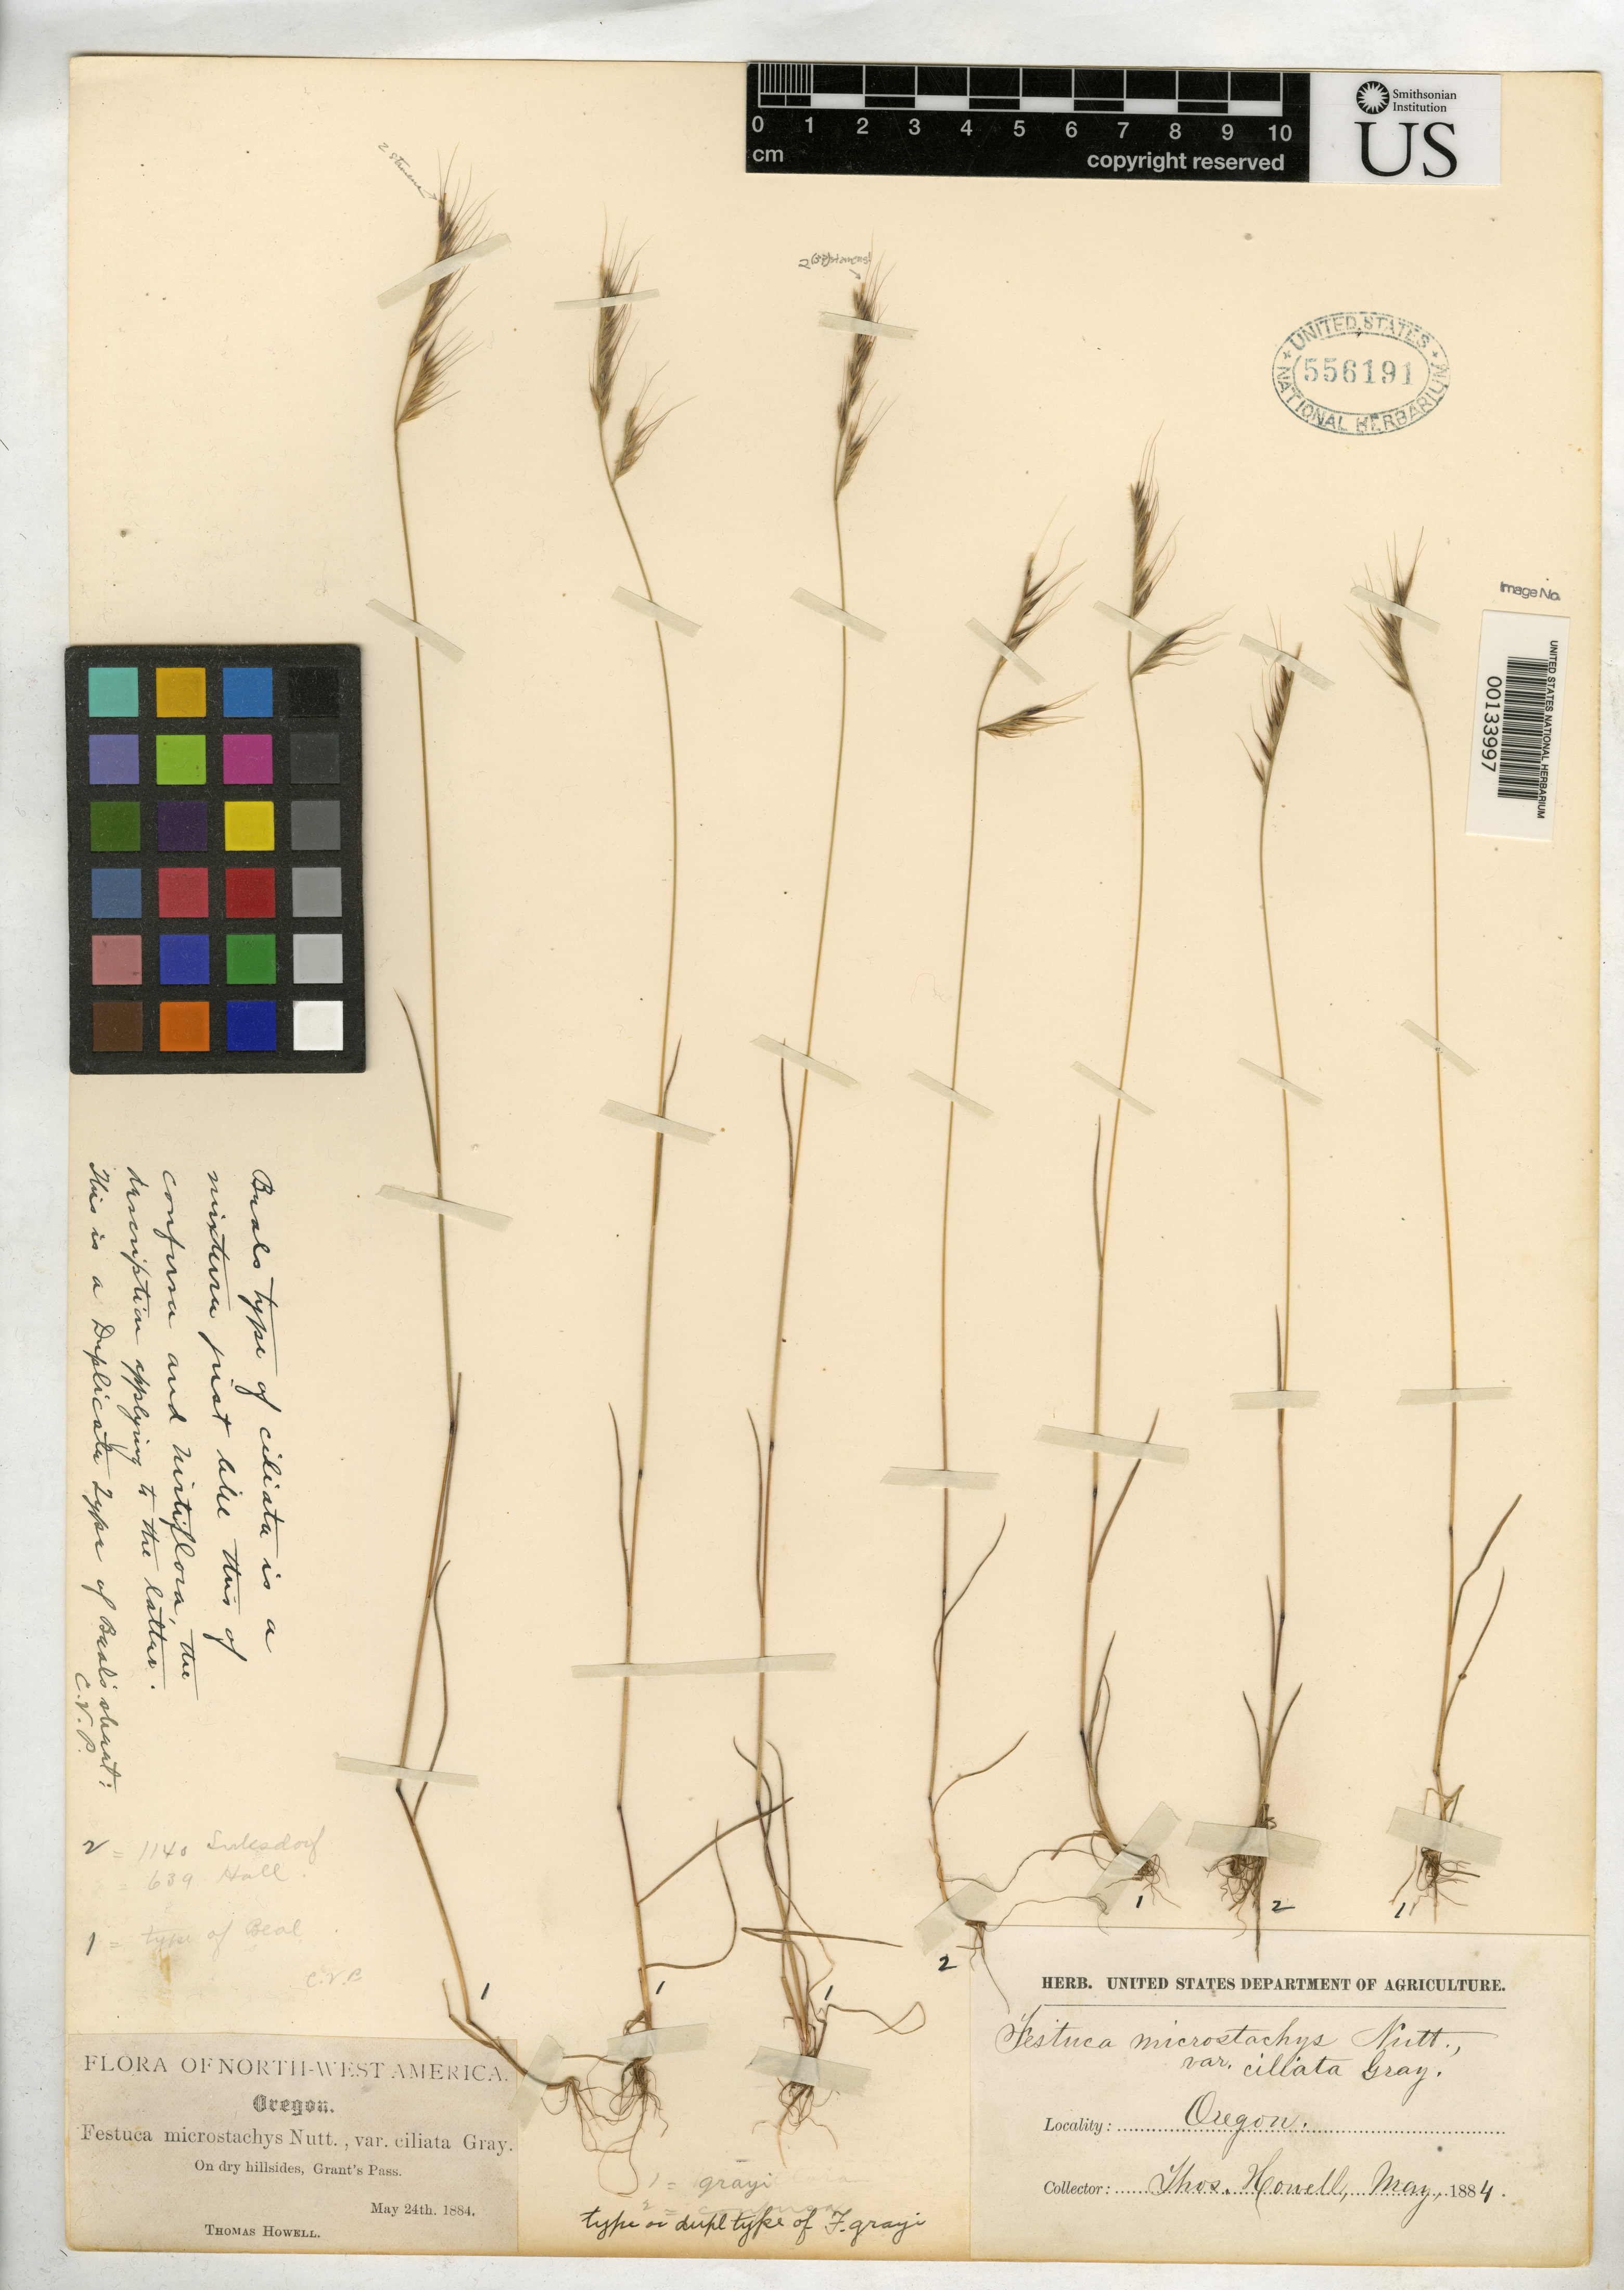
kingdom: Plantae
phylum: Tracheophyta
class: Liliopsida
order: Poales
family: Poaceae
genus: Festuca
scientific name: Festuca microstachys var. ciliata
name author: A. Gray ex W.J. Beal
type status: Isotype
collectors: T. Howell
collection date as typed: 24 May 1884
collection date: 1884-05-24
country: United States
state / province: Oregon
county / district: Josephine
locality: Grant's Pass.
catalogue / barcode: US 556191